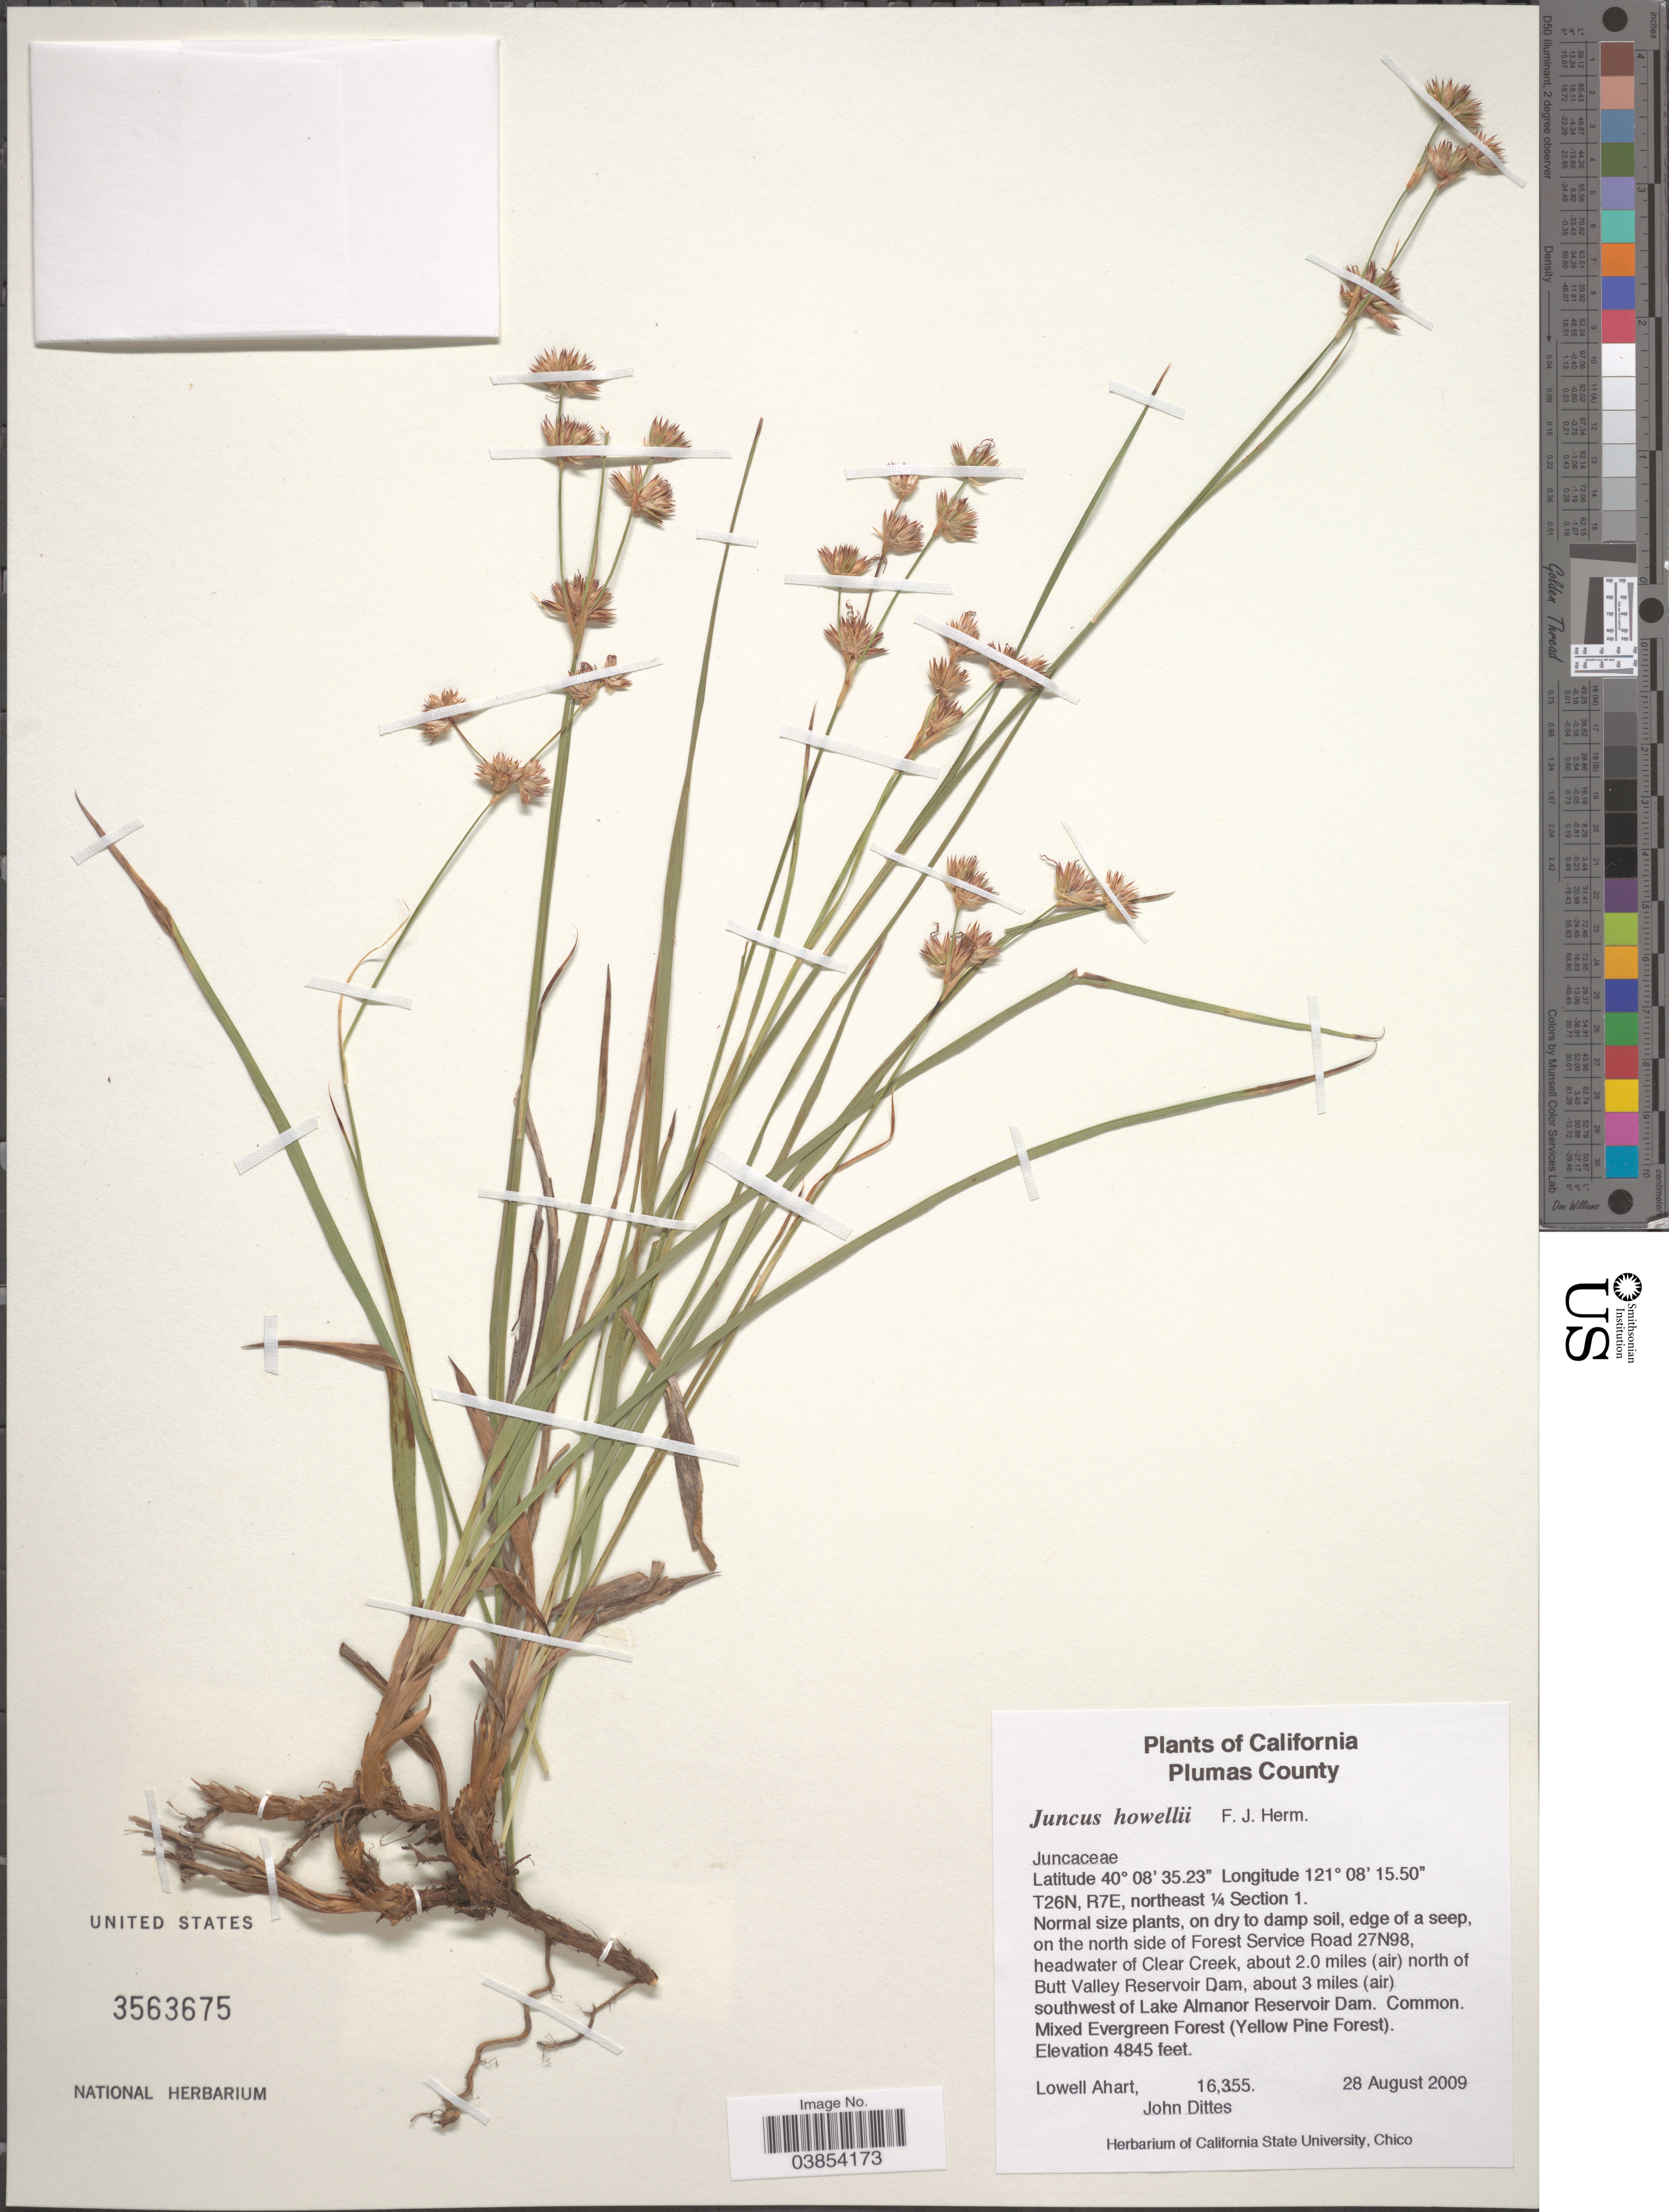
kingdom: Plantae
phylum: Tracheophyta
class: Liliopsida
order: Poales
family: Juncaceae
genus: Juncus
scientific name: Juncus howellii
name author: F.J. Herm.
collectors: L. Ahart & J. Dittes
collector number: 16355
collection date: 2009-08-28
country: United States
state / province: California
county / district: Plumas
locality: Plumas County. T26N, R7E, northeast ¼ Section 1. On the north side of Forest Service Road 27N98, headwater of Clear Creek, about 2.0 miles (air) north of Butt Valley Reservoir Dam, about 3 miles (air) southwest of Lake Almanor Reservoir Dam. mixed Evergreen Forest (Yellow Pine Forest).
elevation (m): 1477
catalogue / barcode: US 3563675